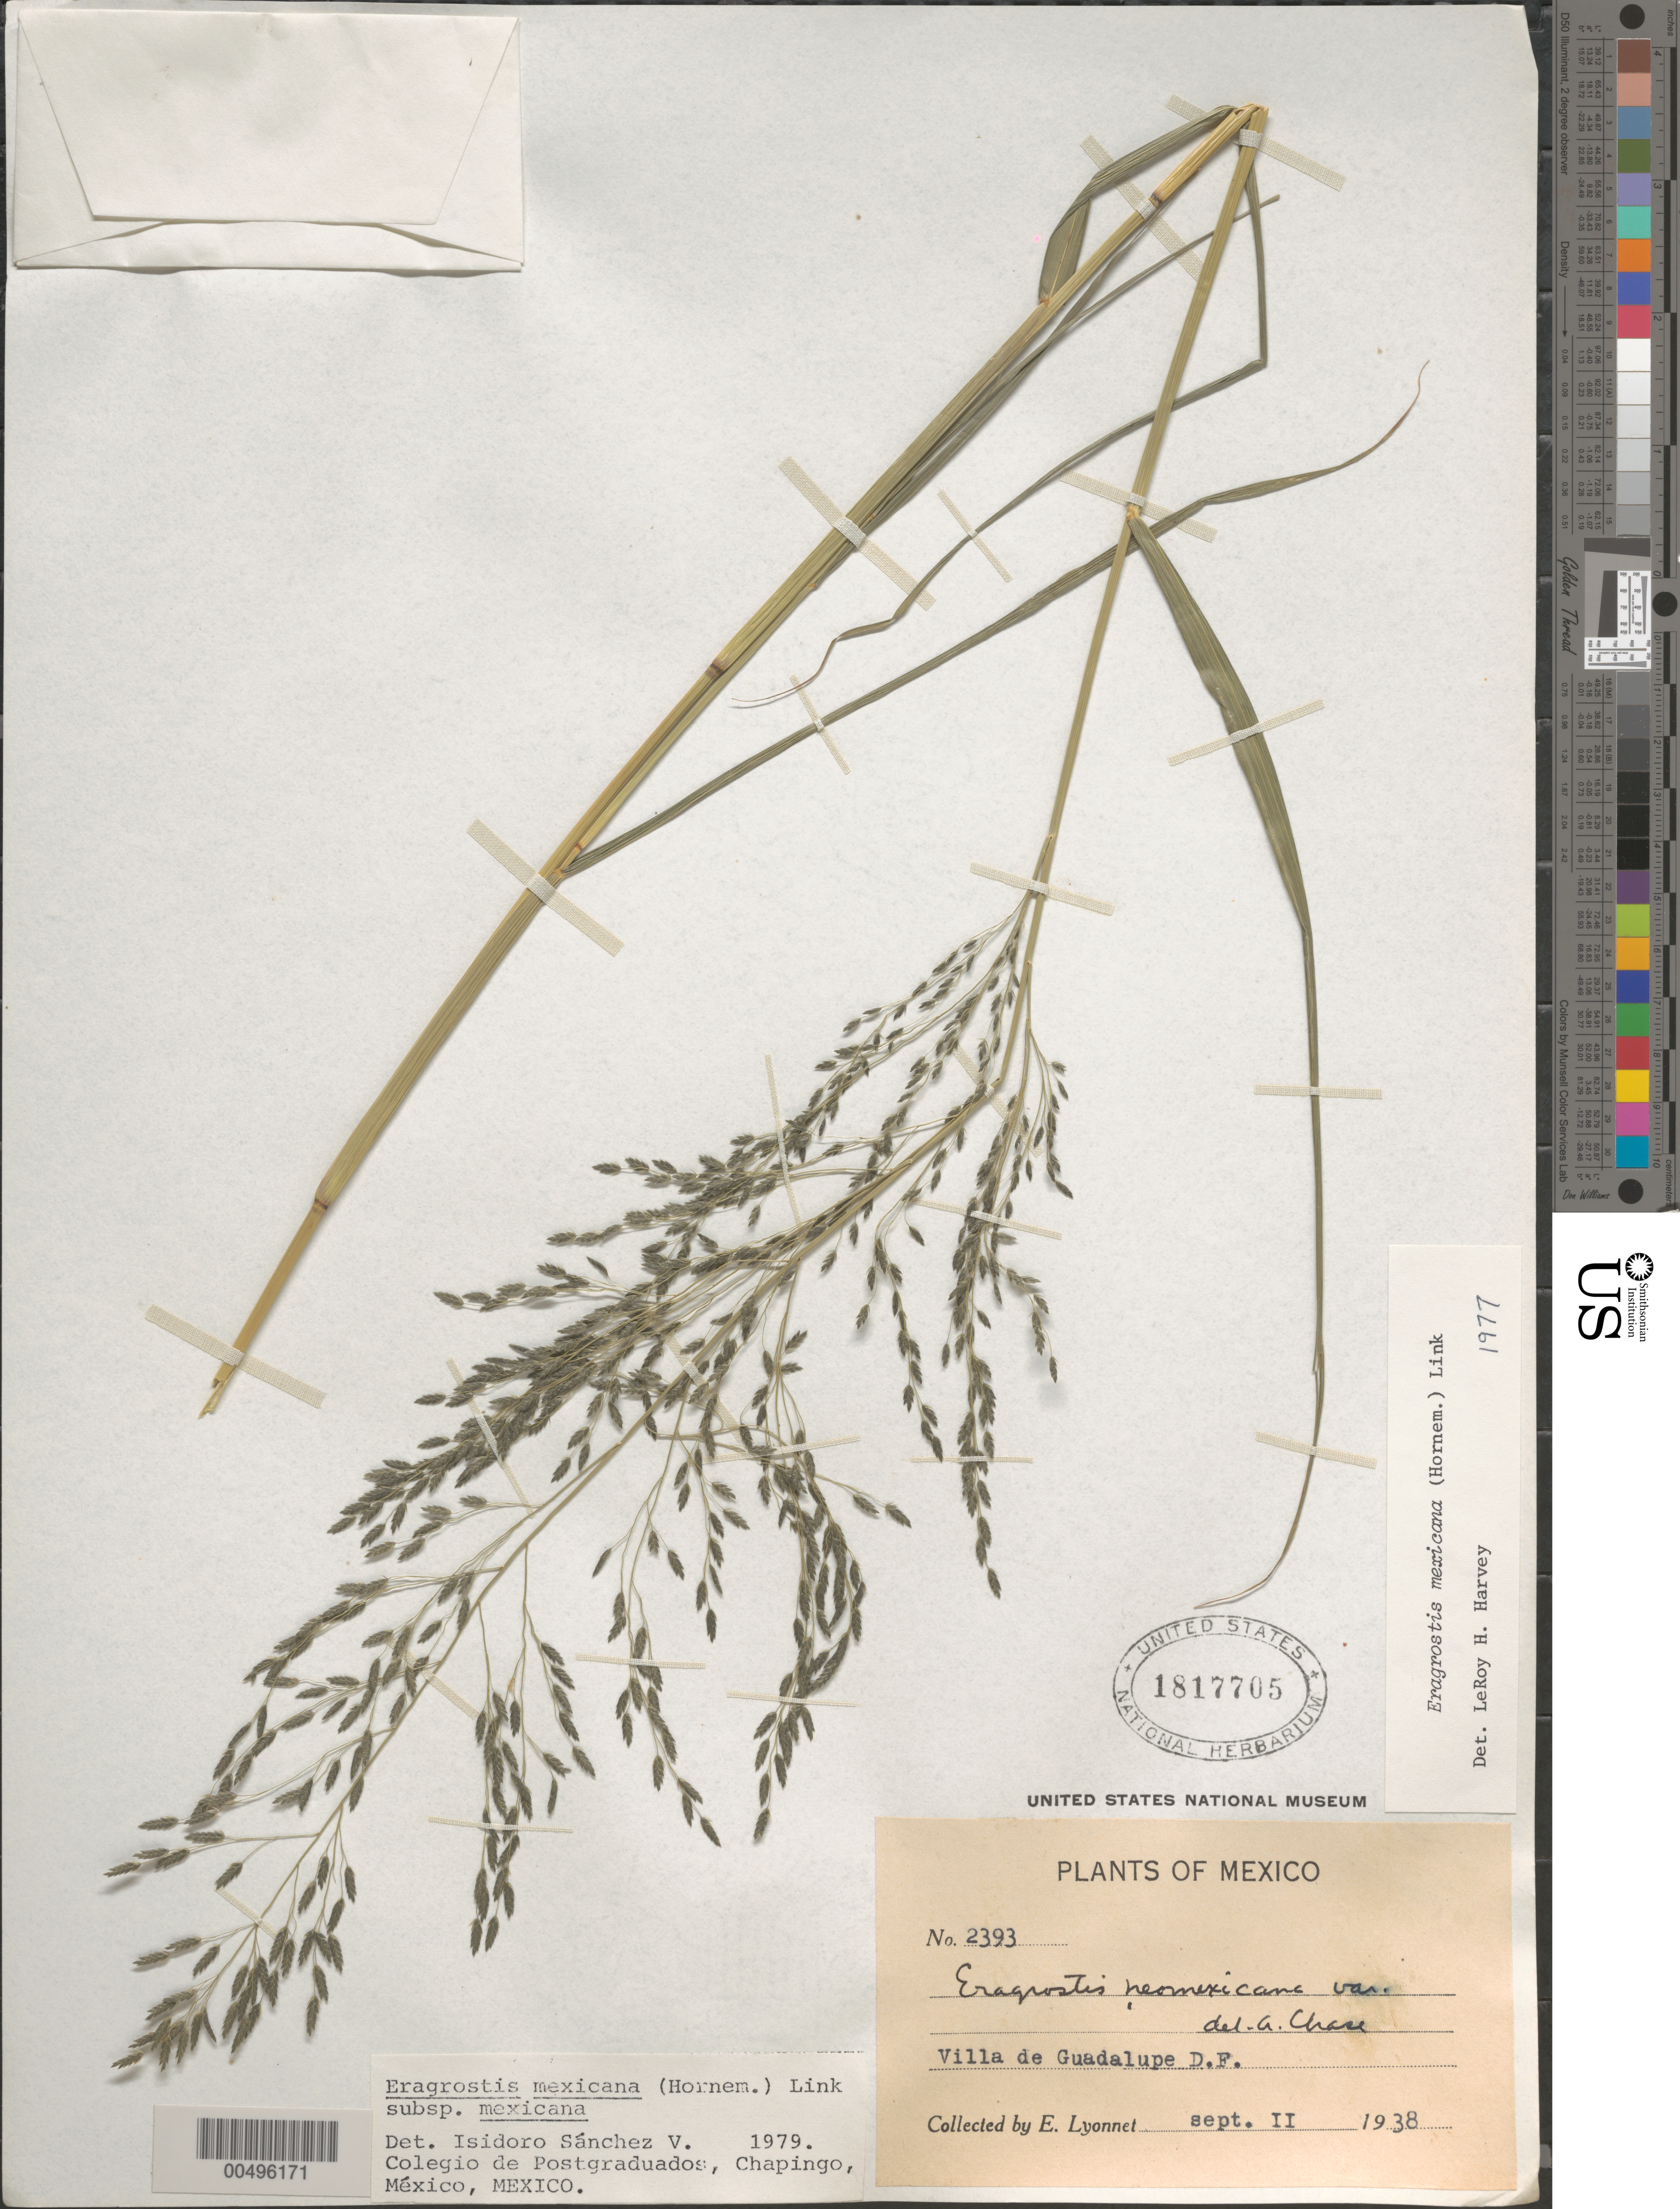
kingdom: Plantae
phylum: Tracheophyta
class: Liliopsida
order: Poales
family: Poaceae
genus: Eragrostis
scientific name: Eragrostis mexicana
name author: (Hornem.) Link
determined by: Sánchez Vega, I. M.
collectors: Bro. E. Lyonnet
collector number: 2393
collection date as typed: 11 Sep 1938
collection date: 1938-09-11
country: Mexico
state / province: Distrito Federal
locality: Villa de Guadalupe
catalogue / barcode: US 1817705